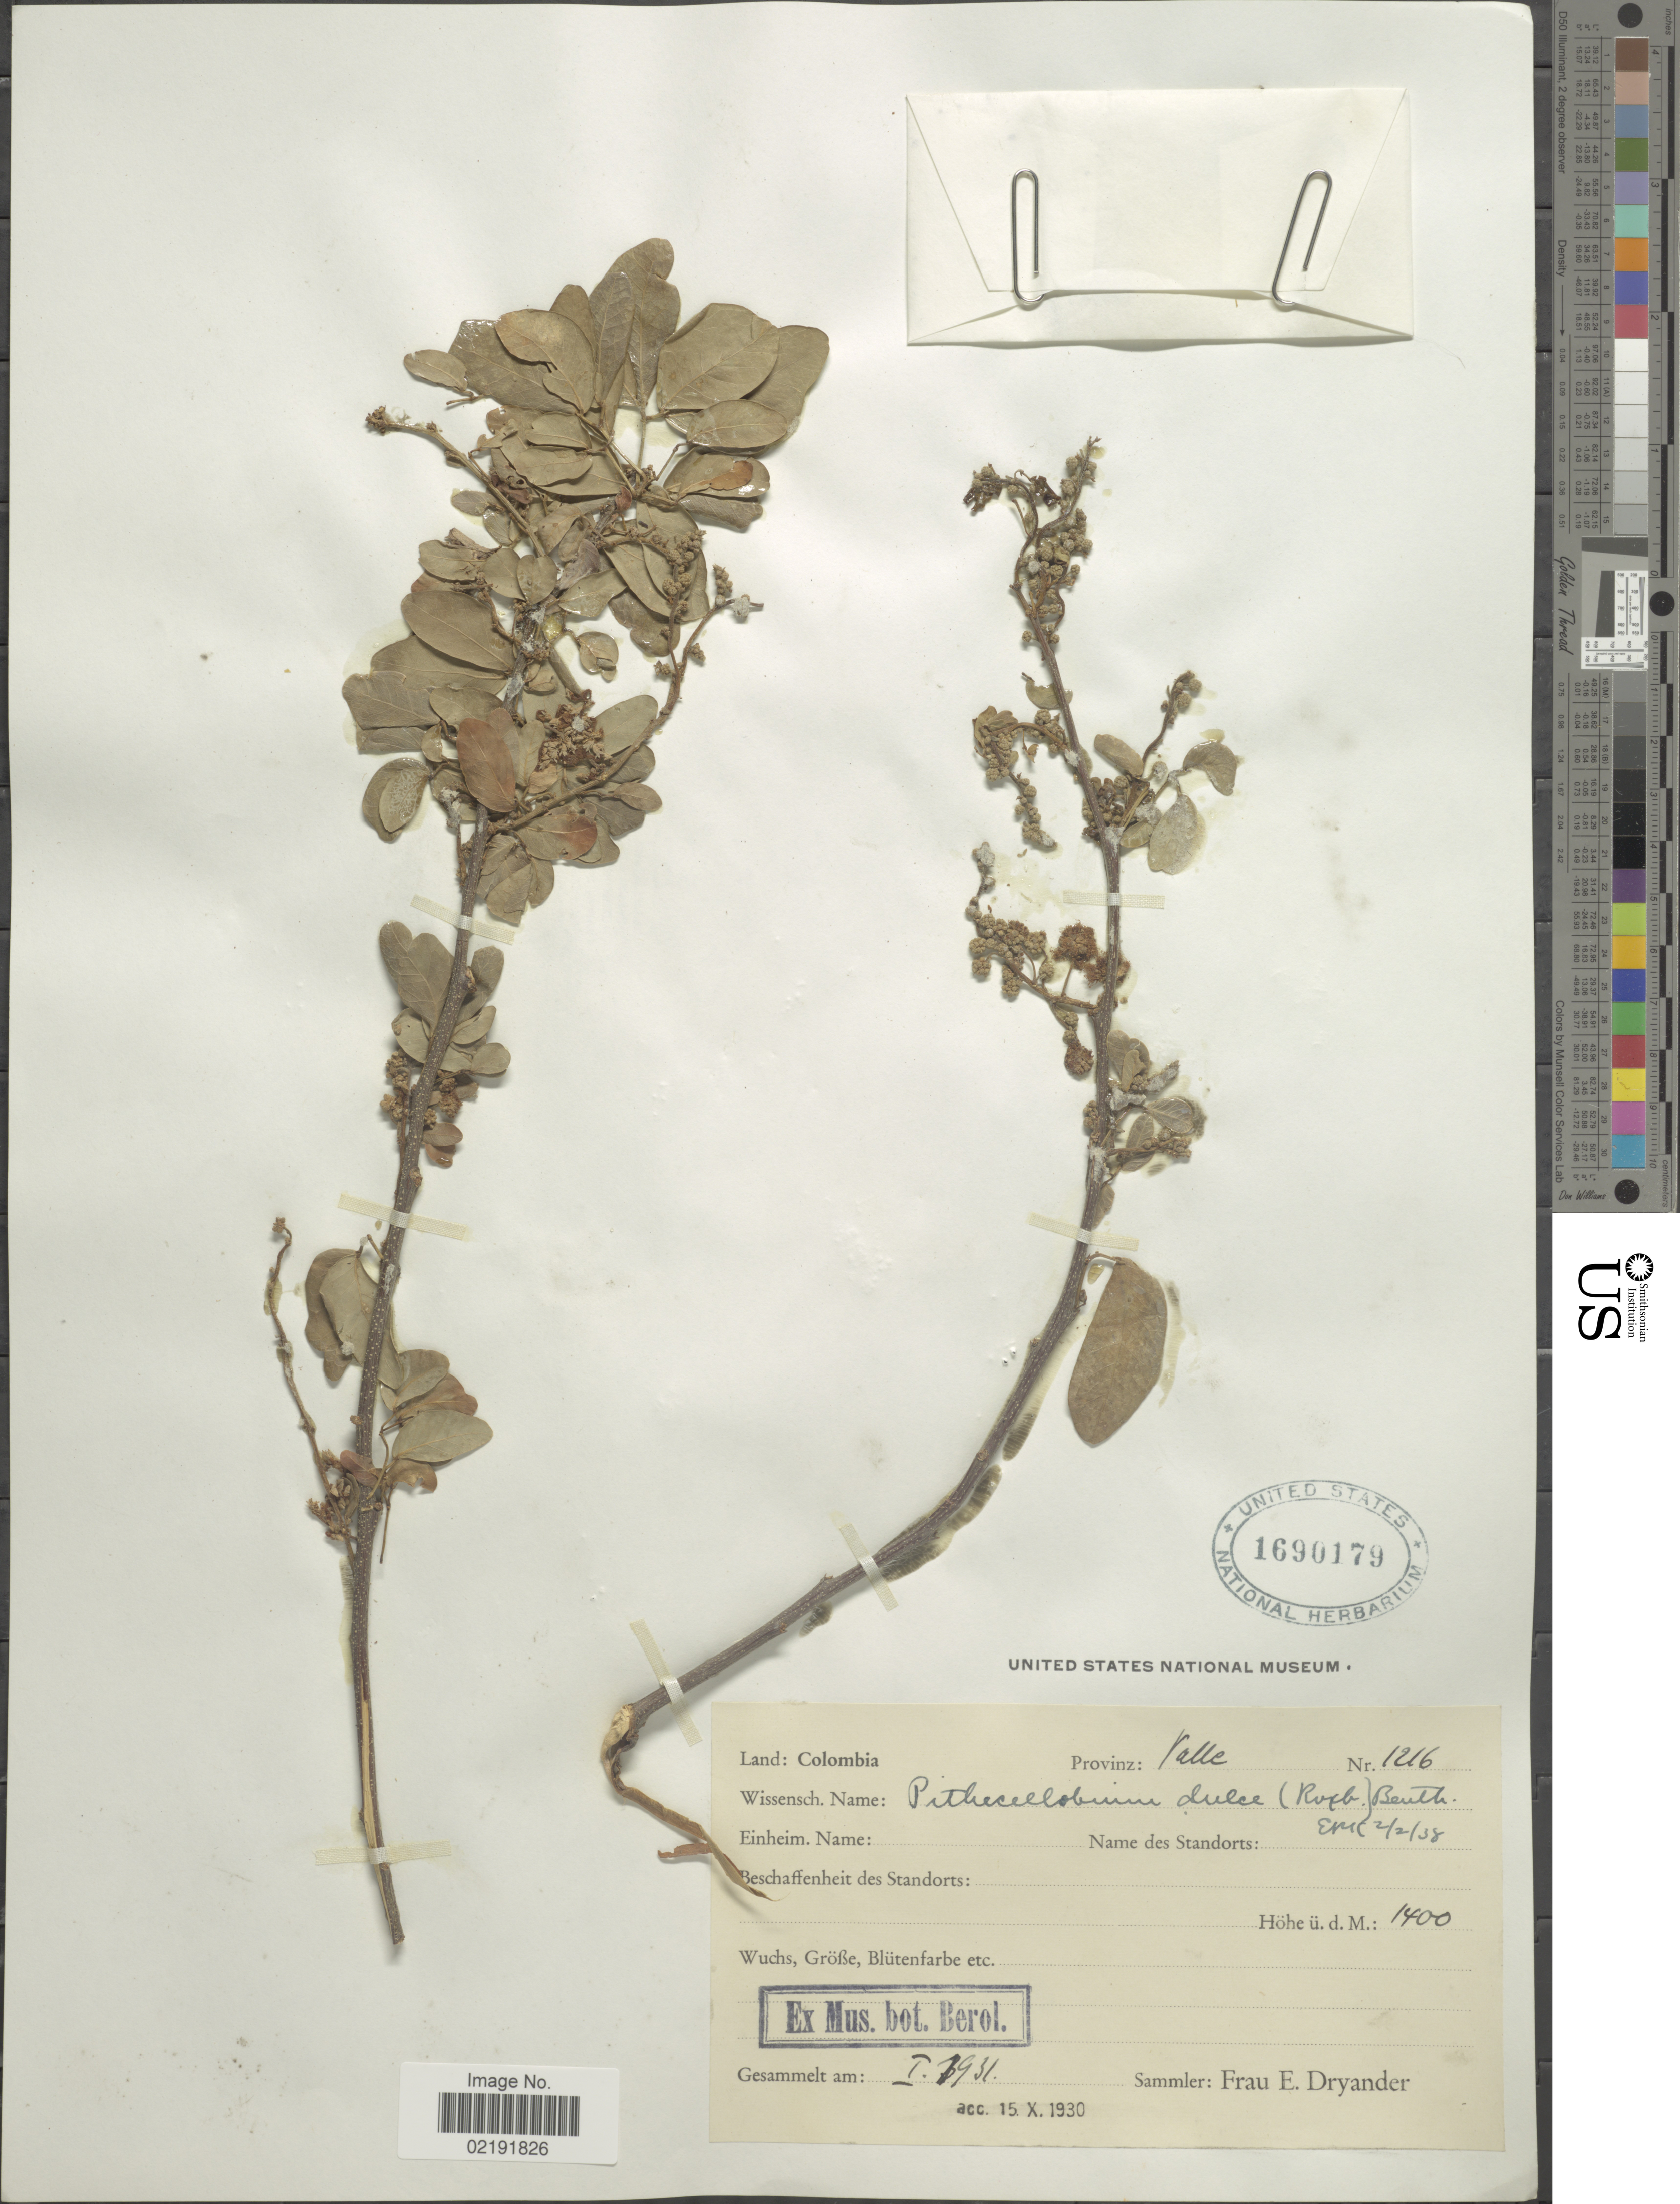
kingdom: Plantae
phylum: Tracheophyta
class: Magnoliopsida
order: Fabales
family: Fabaceae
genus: Pithecellobium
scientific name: Pithecellobium dulce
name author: (Roxb.) Benth.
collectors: F. Dryander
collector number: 1216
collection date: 1931-01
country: Colombia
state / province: Valle del Cauca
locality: Provinz: Valle.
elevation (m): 1400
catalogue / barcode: US 1690179